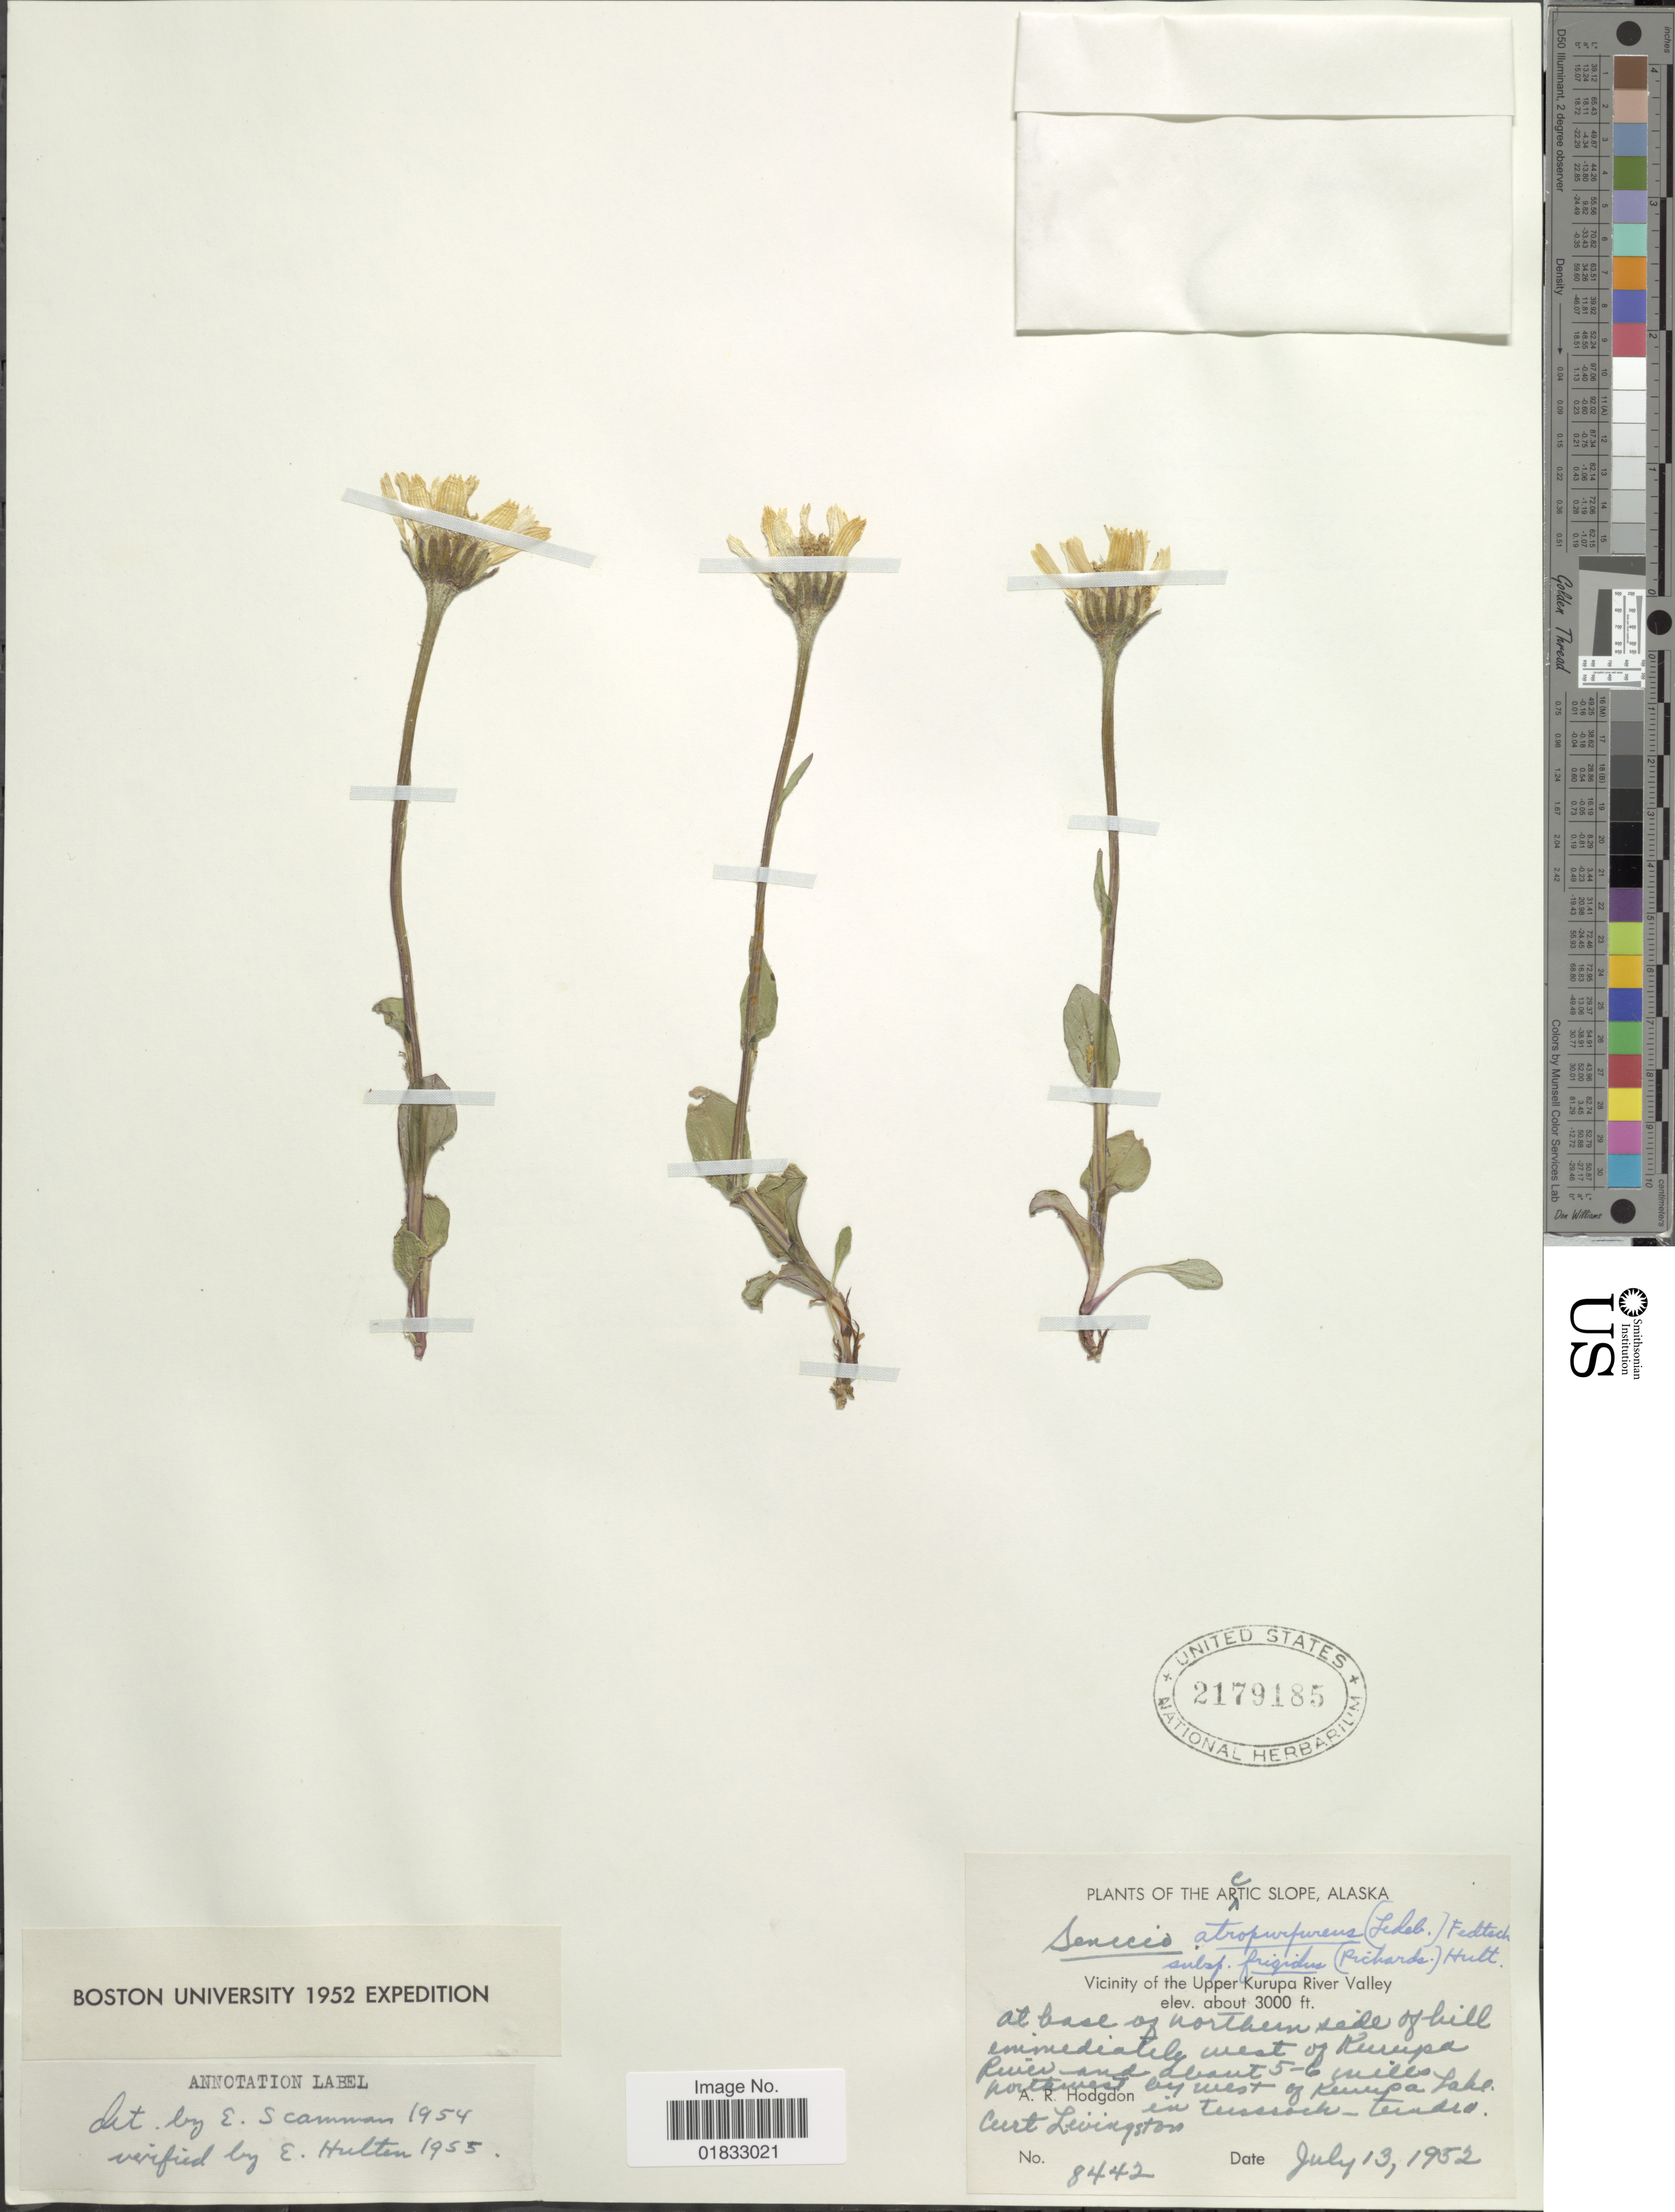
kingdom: Plantae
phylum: Tracheophyta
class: Magnoliopsida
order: Asterales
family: Asteraceae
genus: Tephroseris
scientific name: Tephroseris frigida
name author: (Richardson) Holub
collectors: A. R. Hodgdon & C. Livingstone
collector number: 8442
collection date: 1952-07-13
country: United States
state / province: Alaska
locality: Arctic Slope, Vicinity of the Upper Kurupa River Valley, at base of northern side of hill immediatley west of Kurupa River and about 5-6 miles northwest by west of Kurupa Lake in tussock-tundra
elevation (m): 914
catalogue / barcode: US 2179185